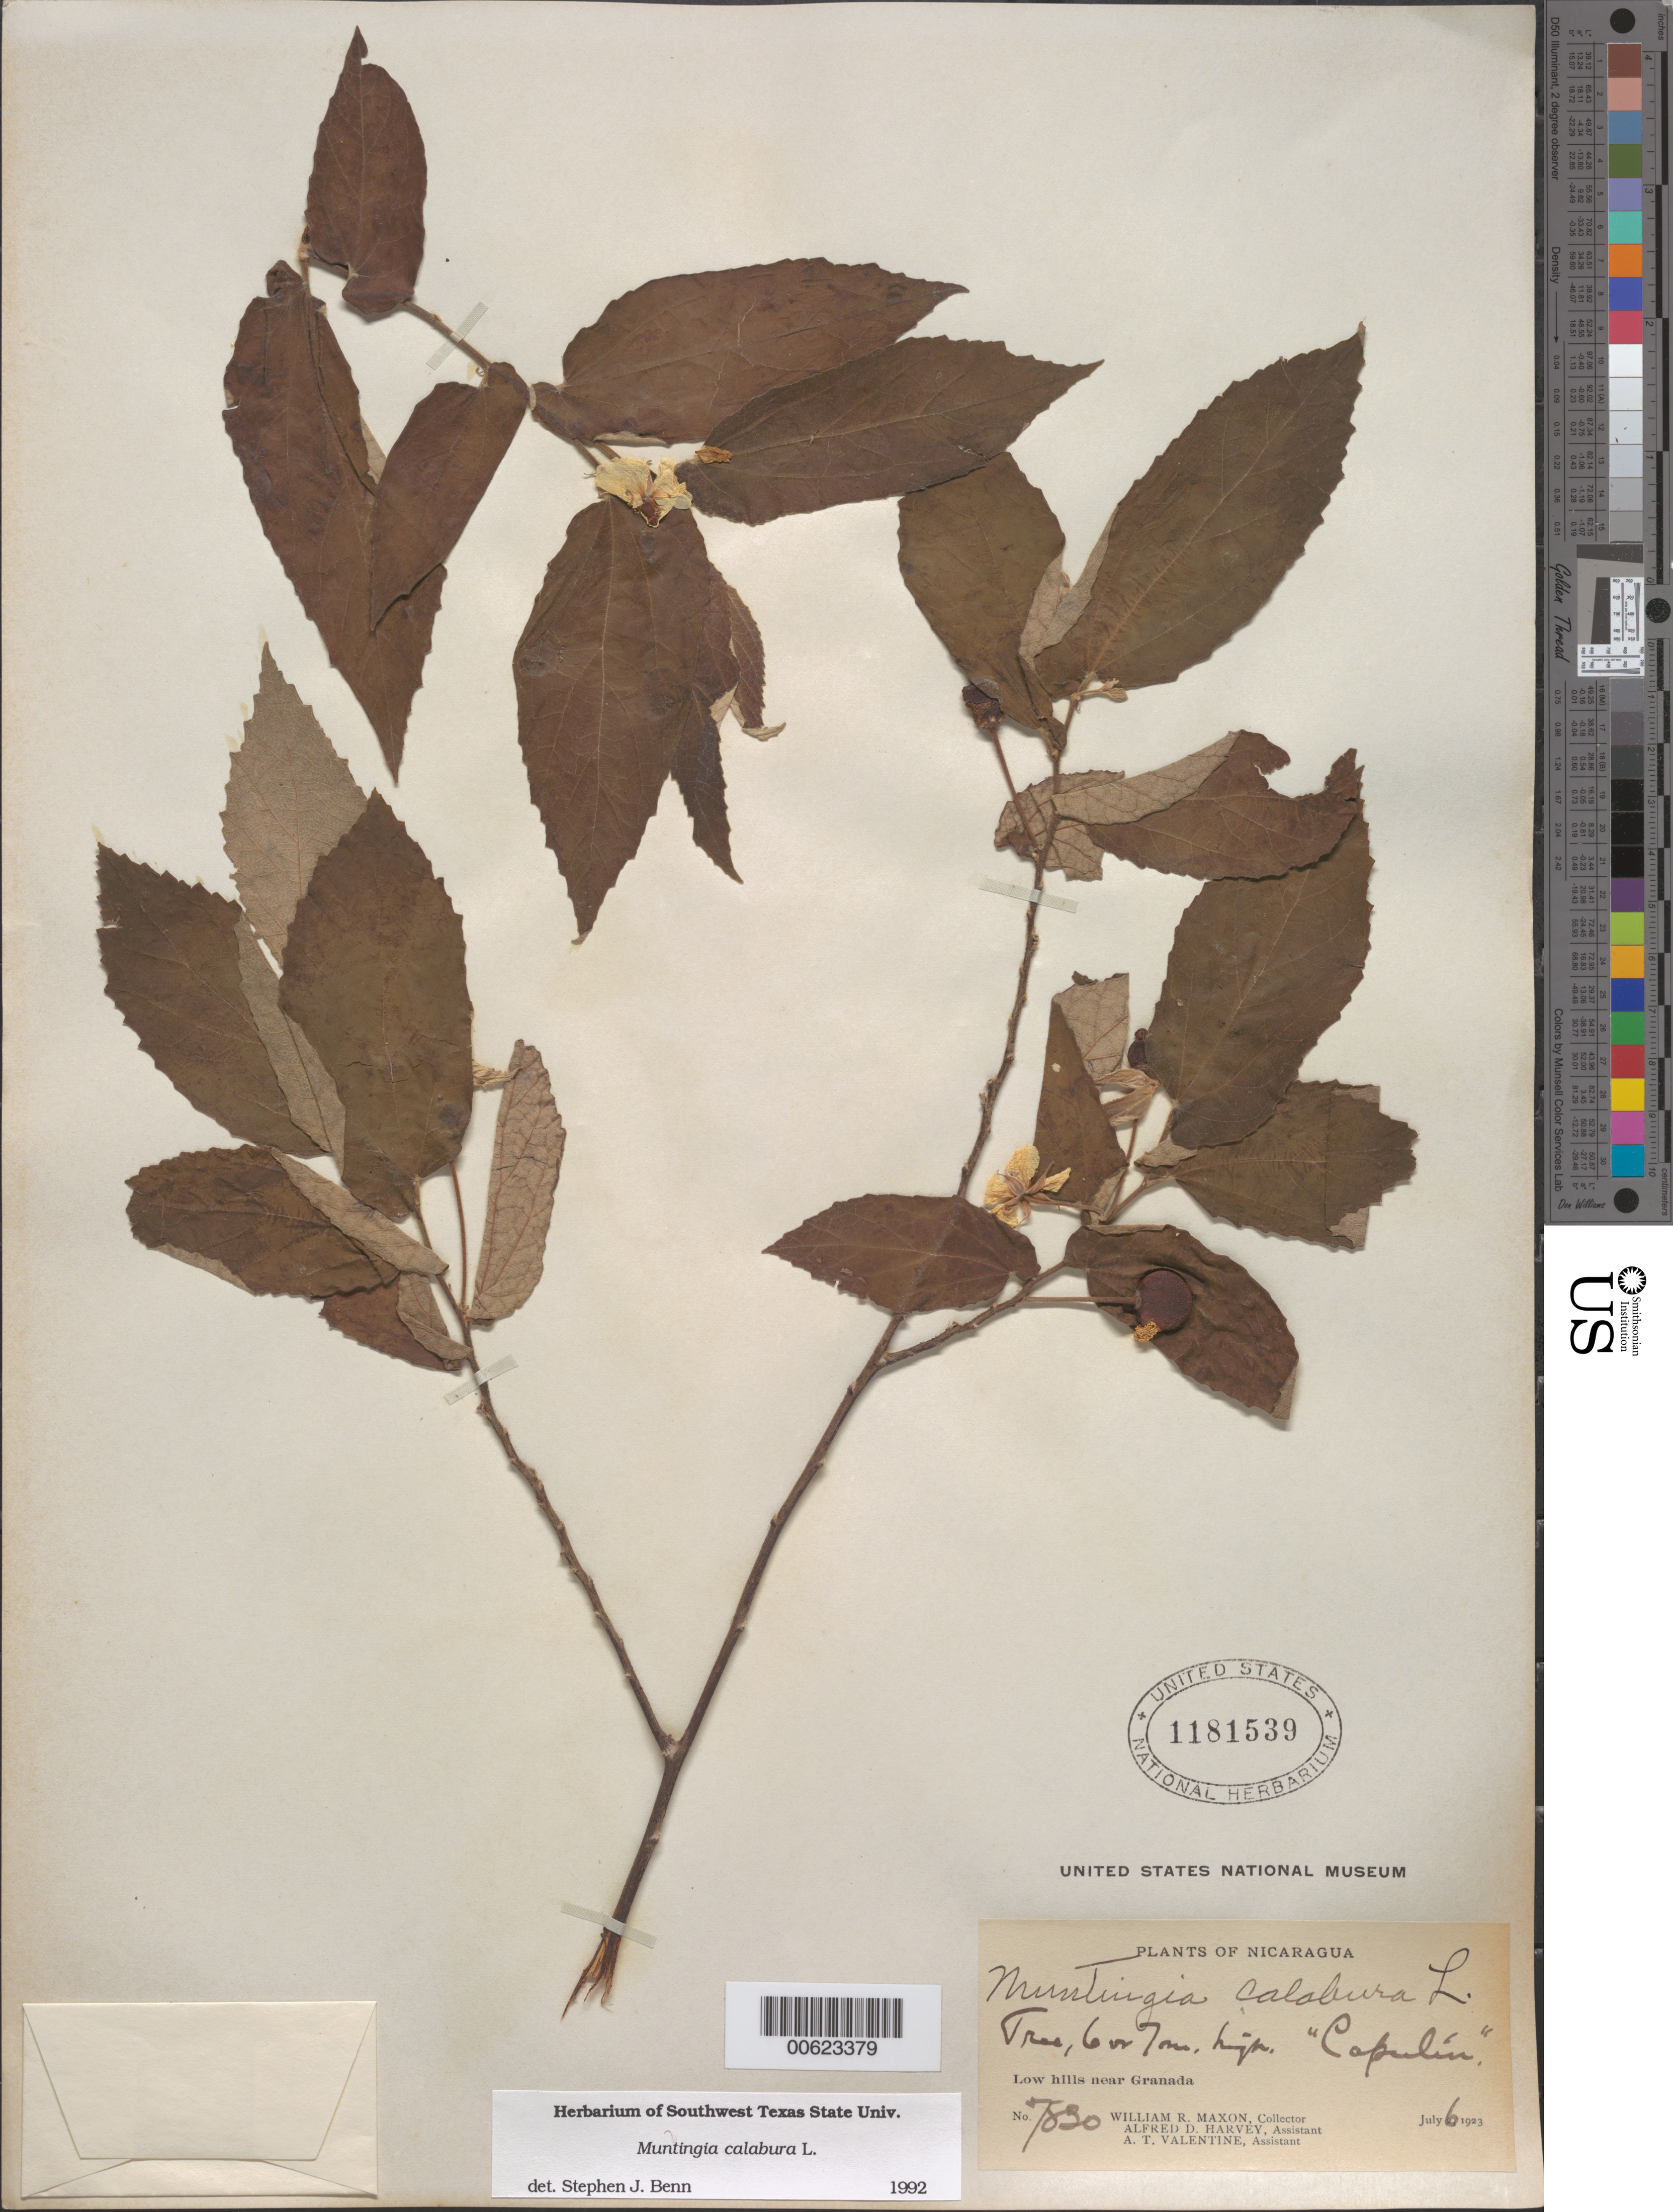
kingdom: Plantae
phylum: Tracheophyta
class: Magnoliopsida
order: Malvales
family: Muntingiaceae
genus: Muntingia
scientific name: Muntingia calabura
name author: L.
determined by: Benn, S. J.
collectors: W. R. Maxon, A. D. Harvey & A. Valentine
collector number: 7830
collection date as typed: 06 Jul 1923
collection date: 1923-07-06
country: Nicaragua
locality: Low hills near Granada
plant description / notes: Common name: Capulín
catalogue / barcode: US 1181539